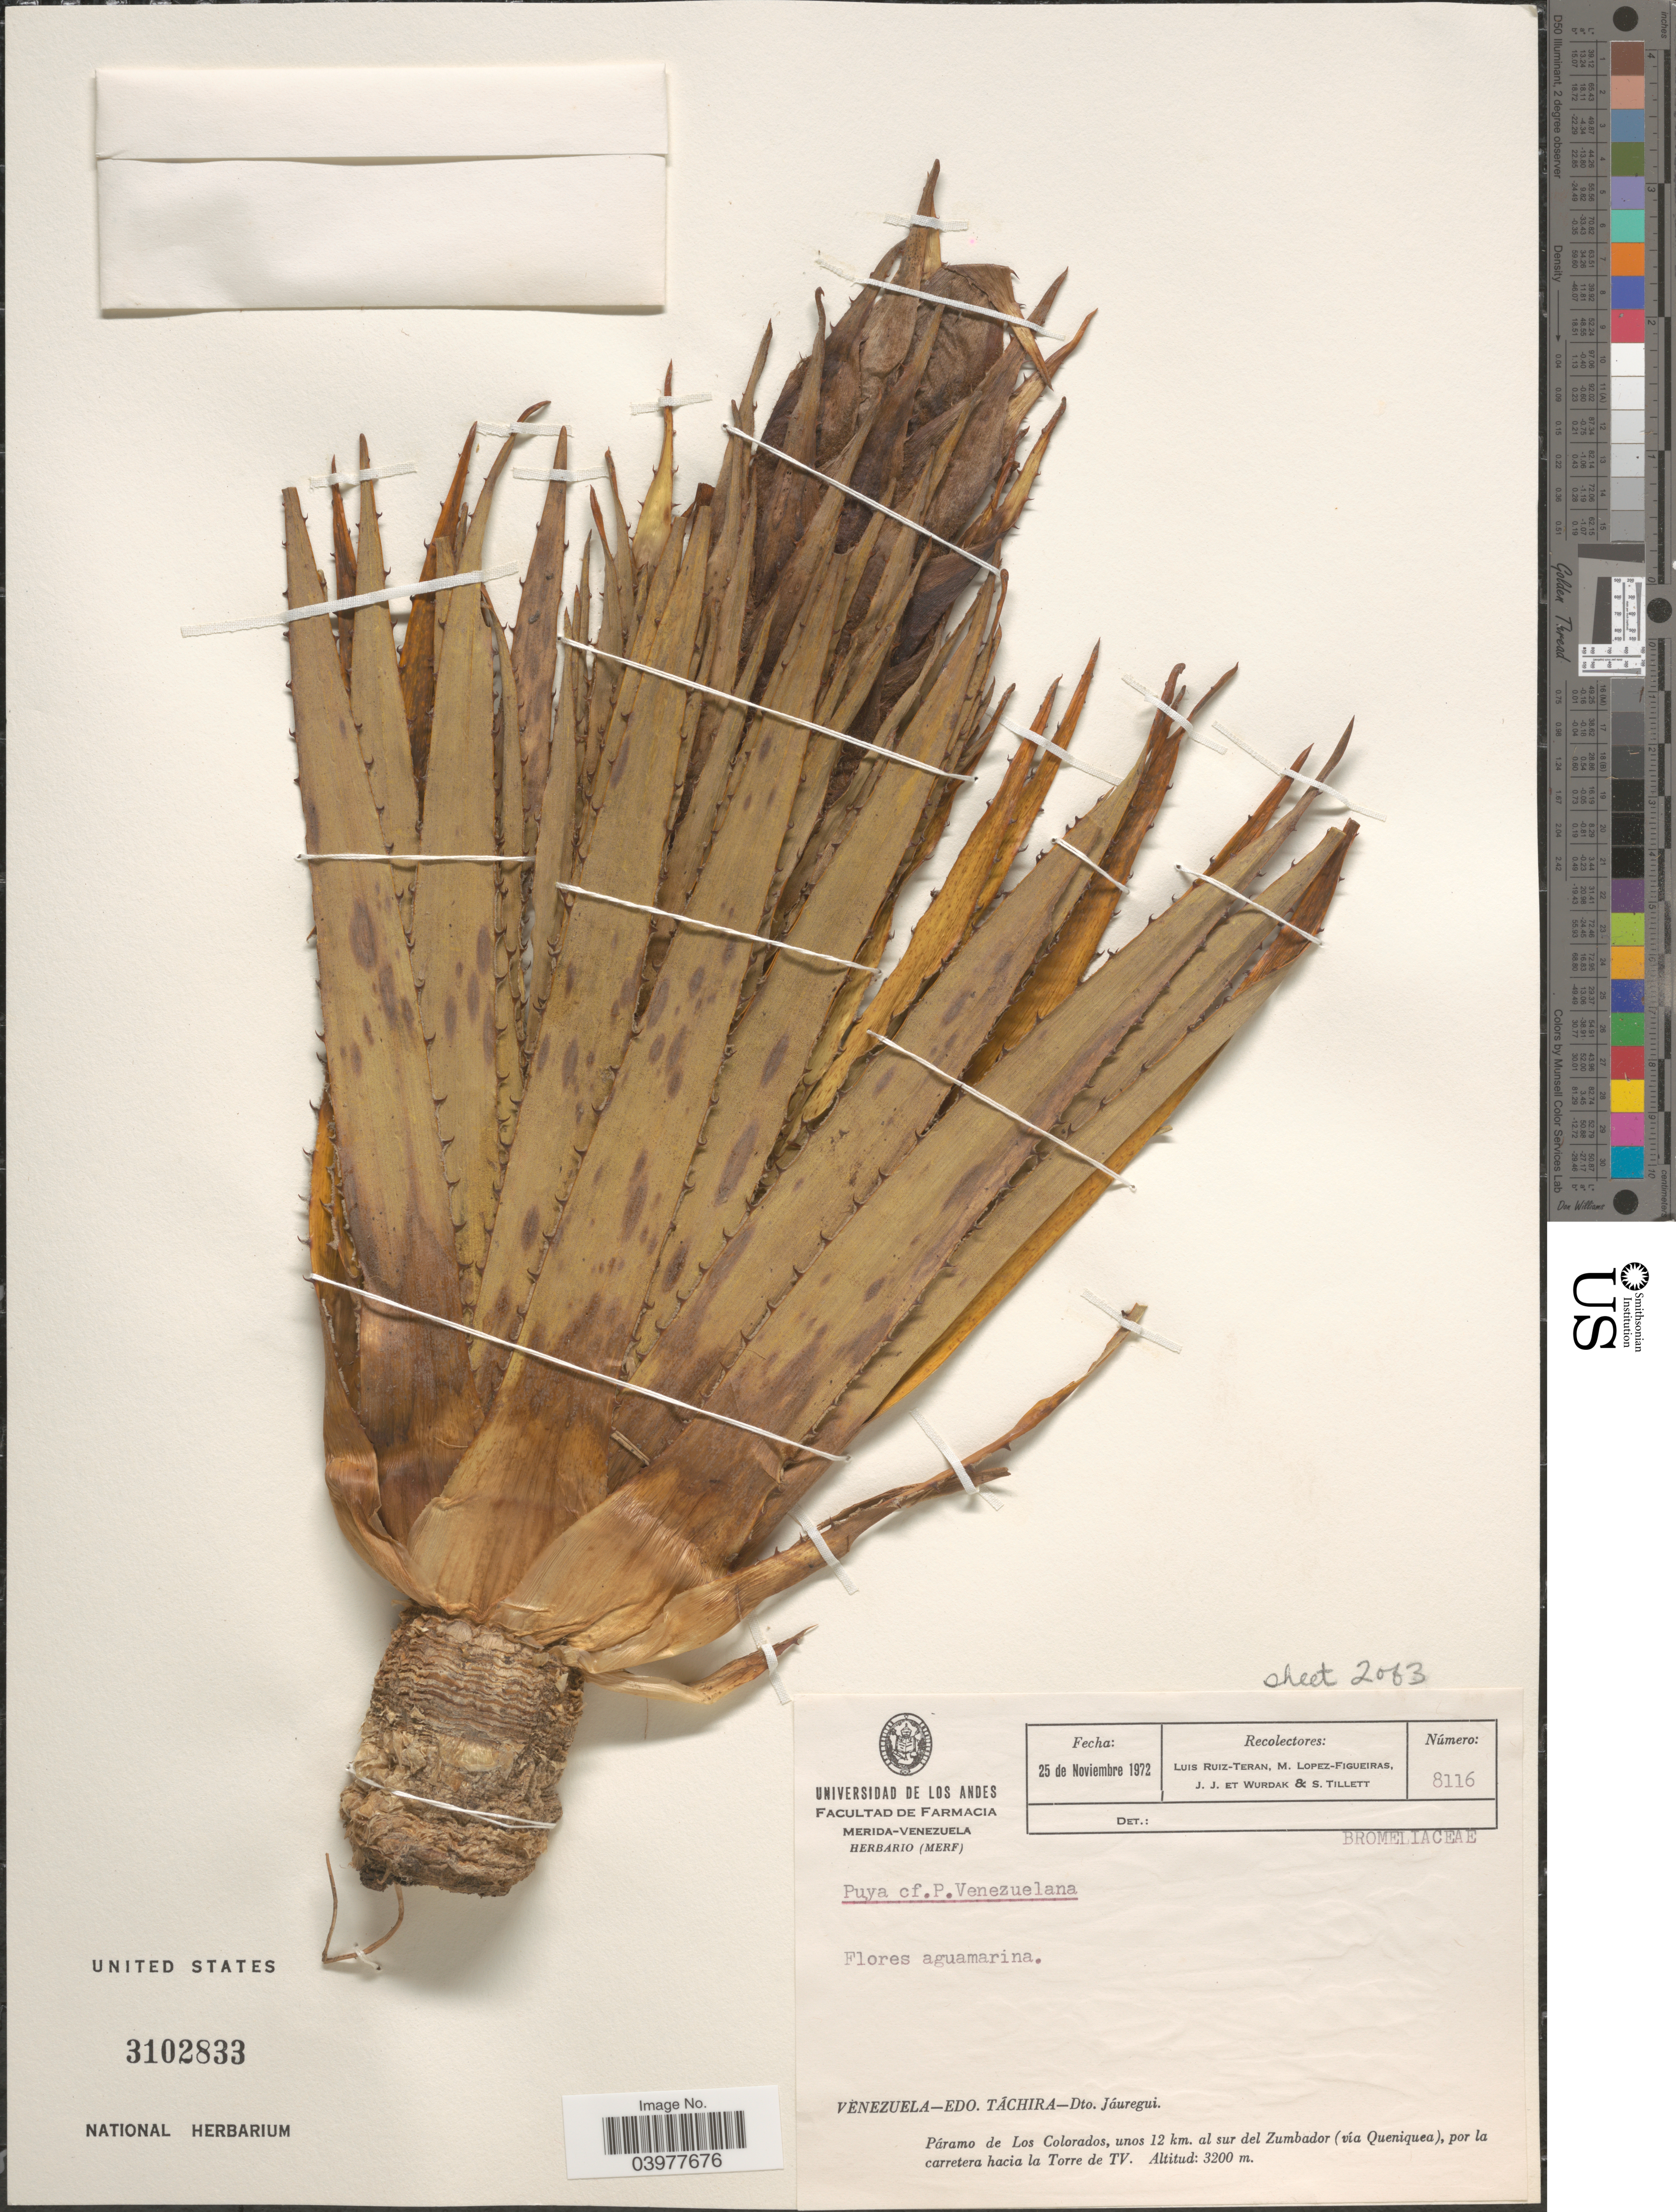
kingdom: Plantae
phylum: Tracheophyta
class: Liliopsida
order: Poales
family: Bromeliaceae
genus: Puya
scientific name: Puya venezuelana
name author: L.B. Sm.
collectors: L. E. Ruíz-Terán, M. López Figueiras, J. Wurdak & S. Tillett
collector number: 8116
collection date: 1972-11-25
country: Venezuela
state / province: Tachira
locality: Dto. Jáuregui. Páramo de Los Colorados, unos 12 km. al sur del Zumbador (vía Queniquea), por la carretera hacia la Torre de TV.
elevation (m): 3200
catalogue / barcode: US 3102833